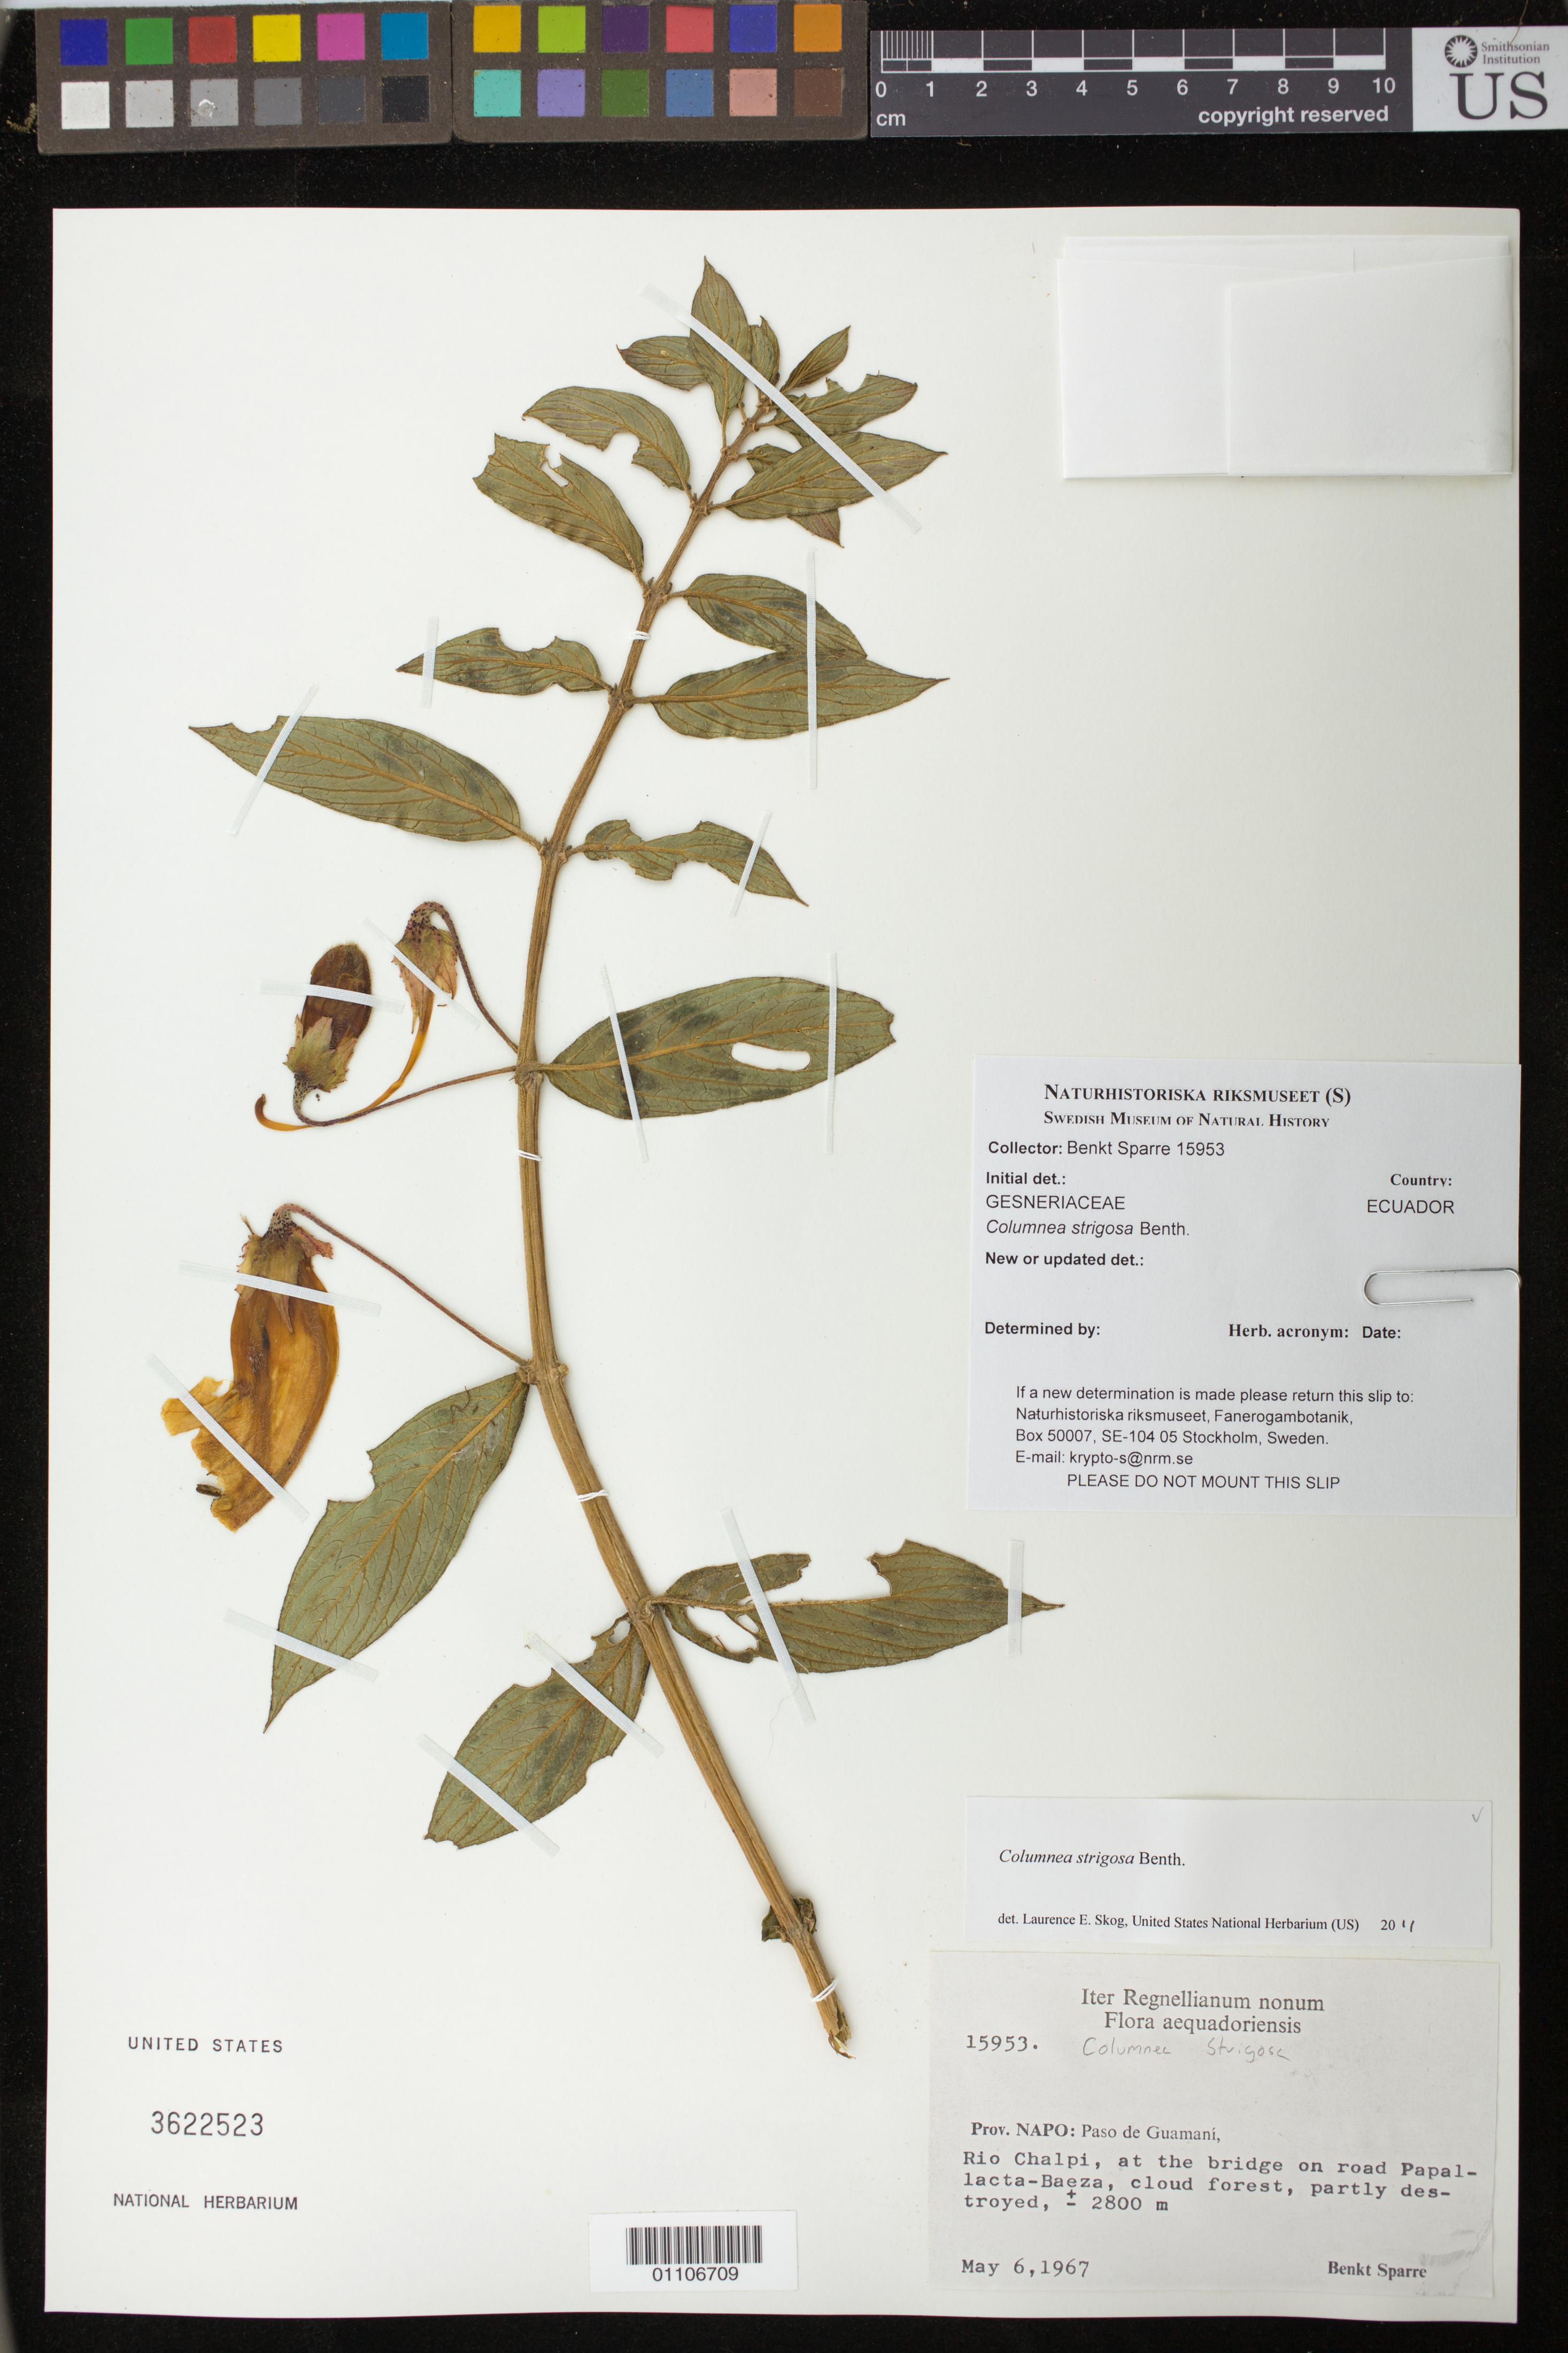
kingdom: Plantae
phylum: Tracheophyta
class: Magnoliopsida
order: Lamiales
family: Gesneriaceae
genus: Columnea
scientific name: Columnea strigosa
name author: Benth.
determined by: Skog, Laurence E.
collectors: B. Sparre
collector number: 15953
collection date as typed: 06 May 1967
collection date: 1967-05-06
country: Ecuador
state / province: Napo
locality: Paso de Guamani, Rio Chalpi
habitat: At the bridge on road Papallacta-Baeza, cloud forest, partly destroyed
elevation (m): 2800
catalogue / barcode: US 3622523